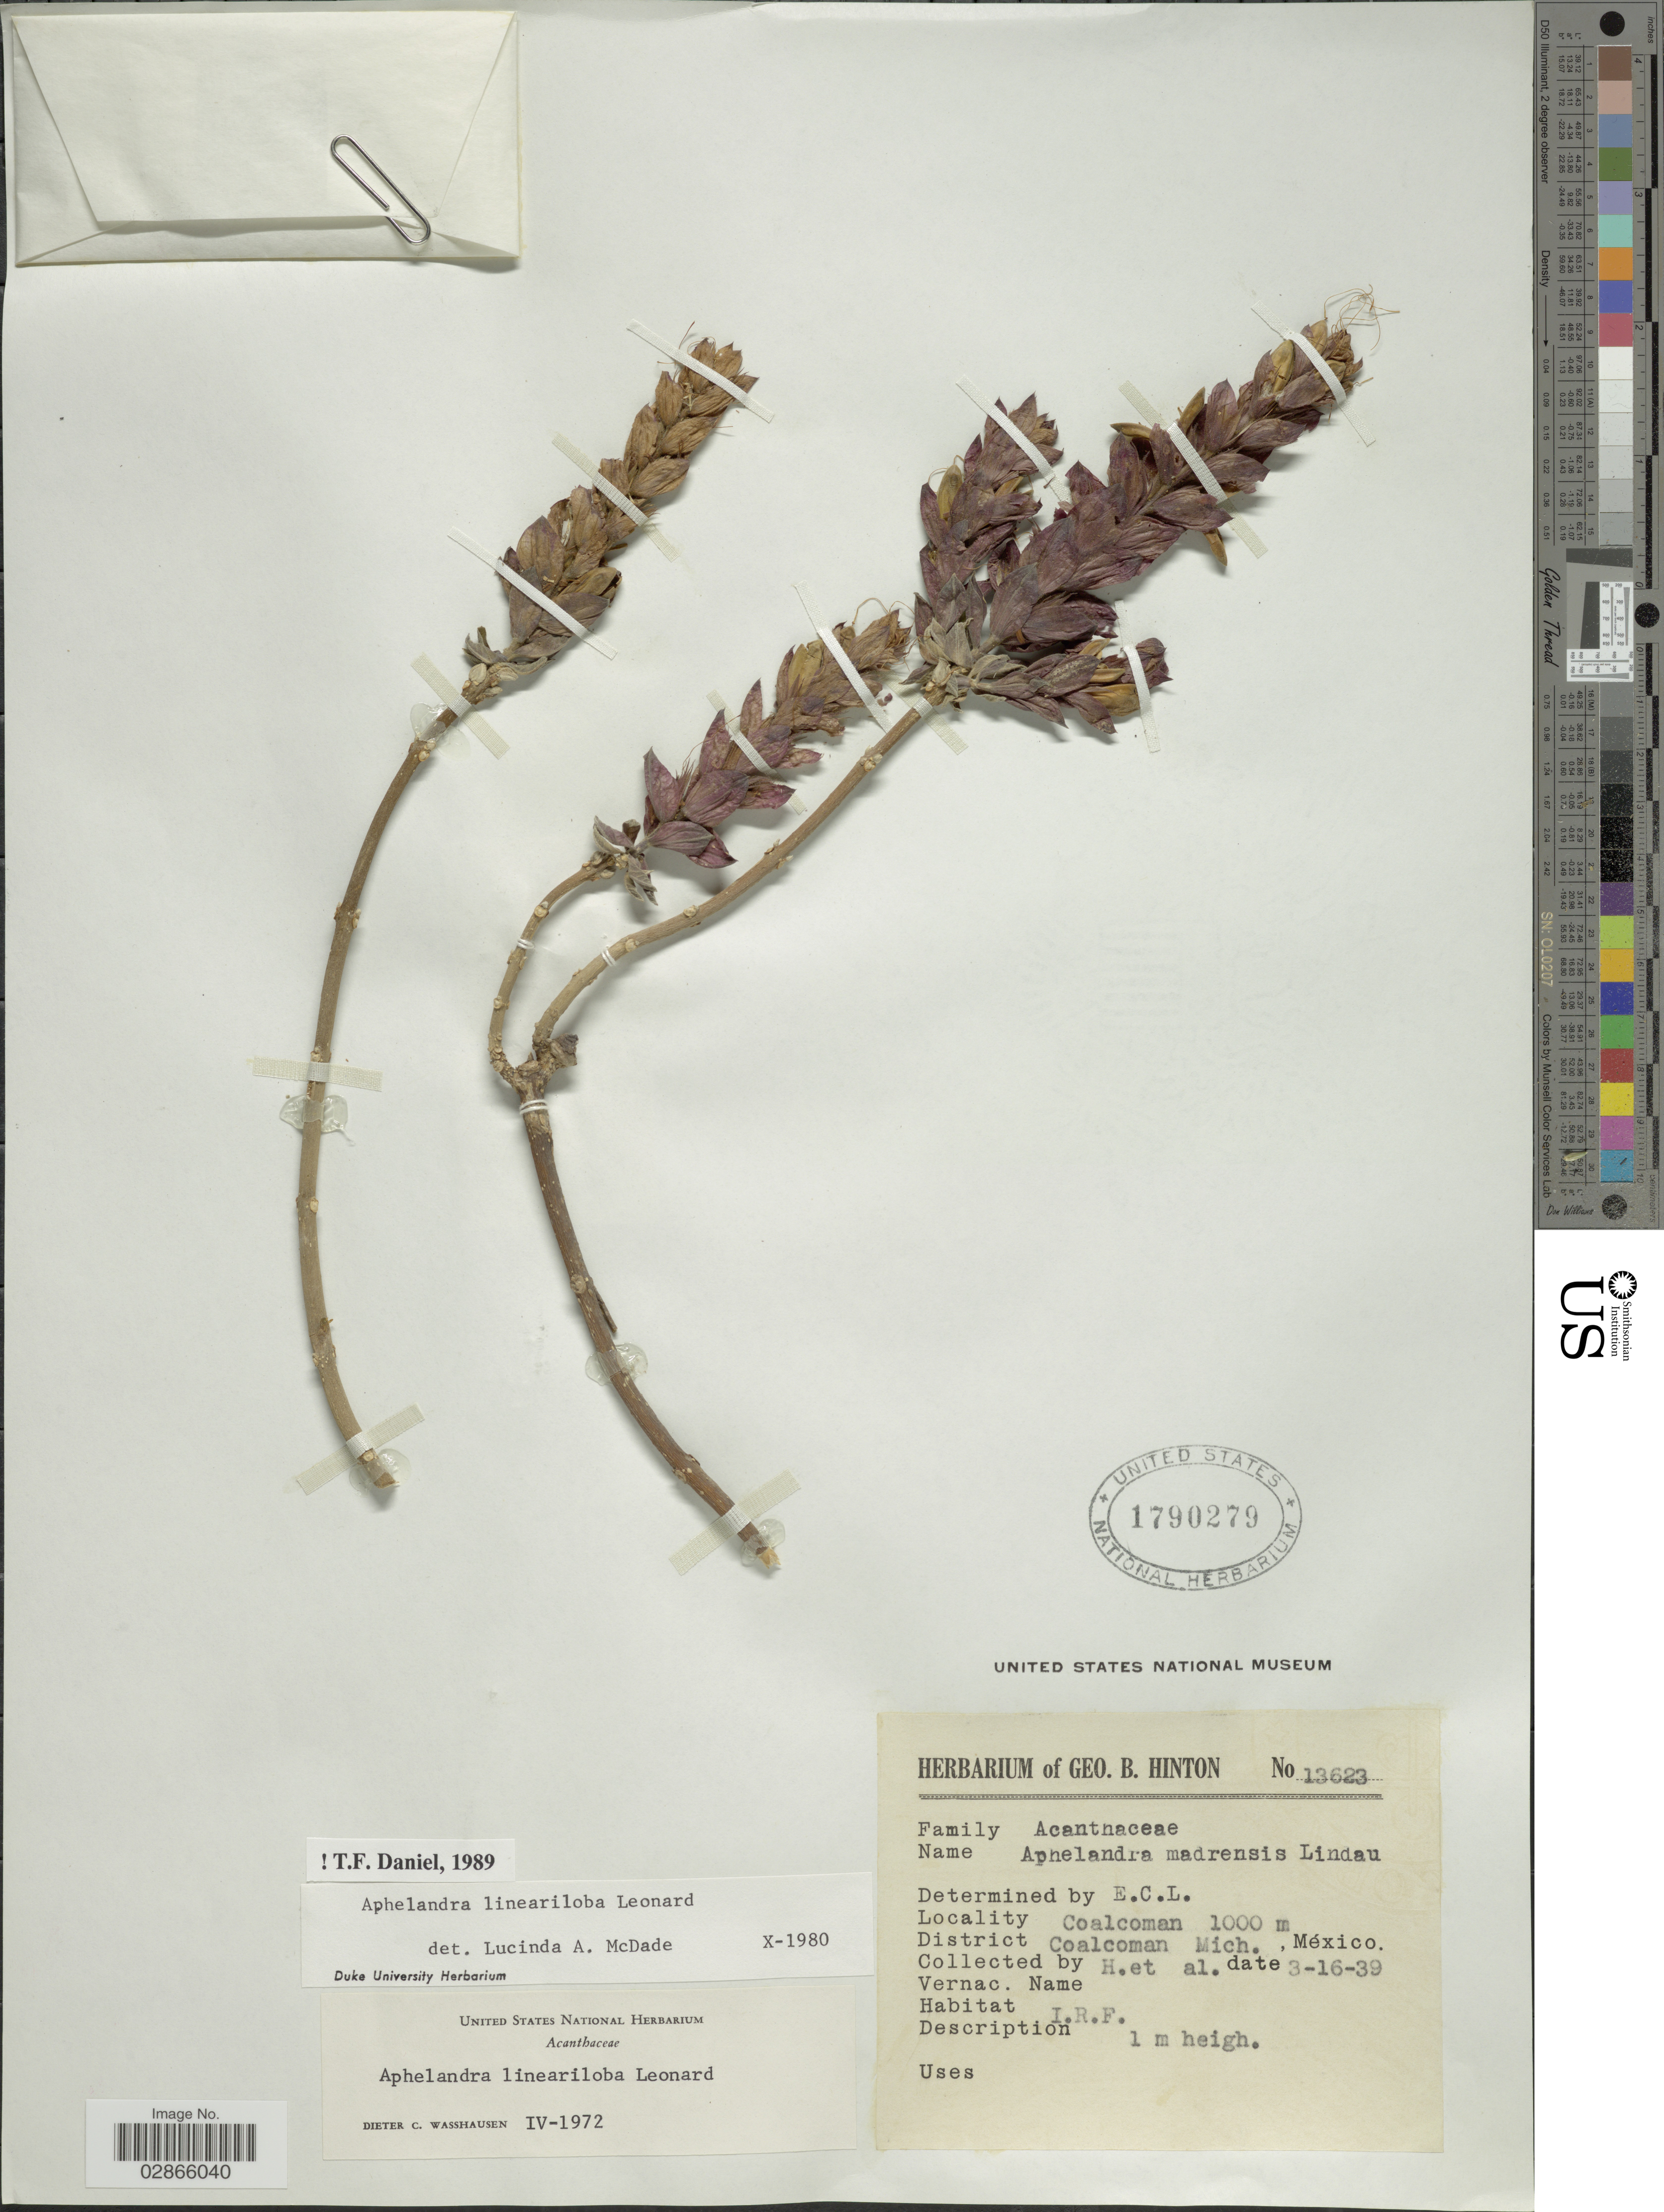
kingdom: Plantae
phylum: Tracheophyta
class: Magnoliopsida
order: Lamiales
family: Acanthaceae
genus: Aphelandra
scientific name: Aphelandra lineariloba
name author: Leonard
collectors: G. B. Hinton & et al.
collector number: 13623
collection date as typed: Transcribed d/m/y: 16/3/39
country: Mexico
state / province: Michoacán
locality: Coalcoman. District Coalcoman. Mich.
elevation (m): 1000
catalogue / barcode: US 1790279